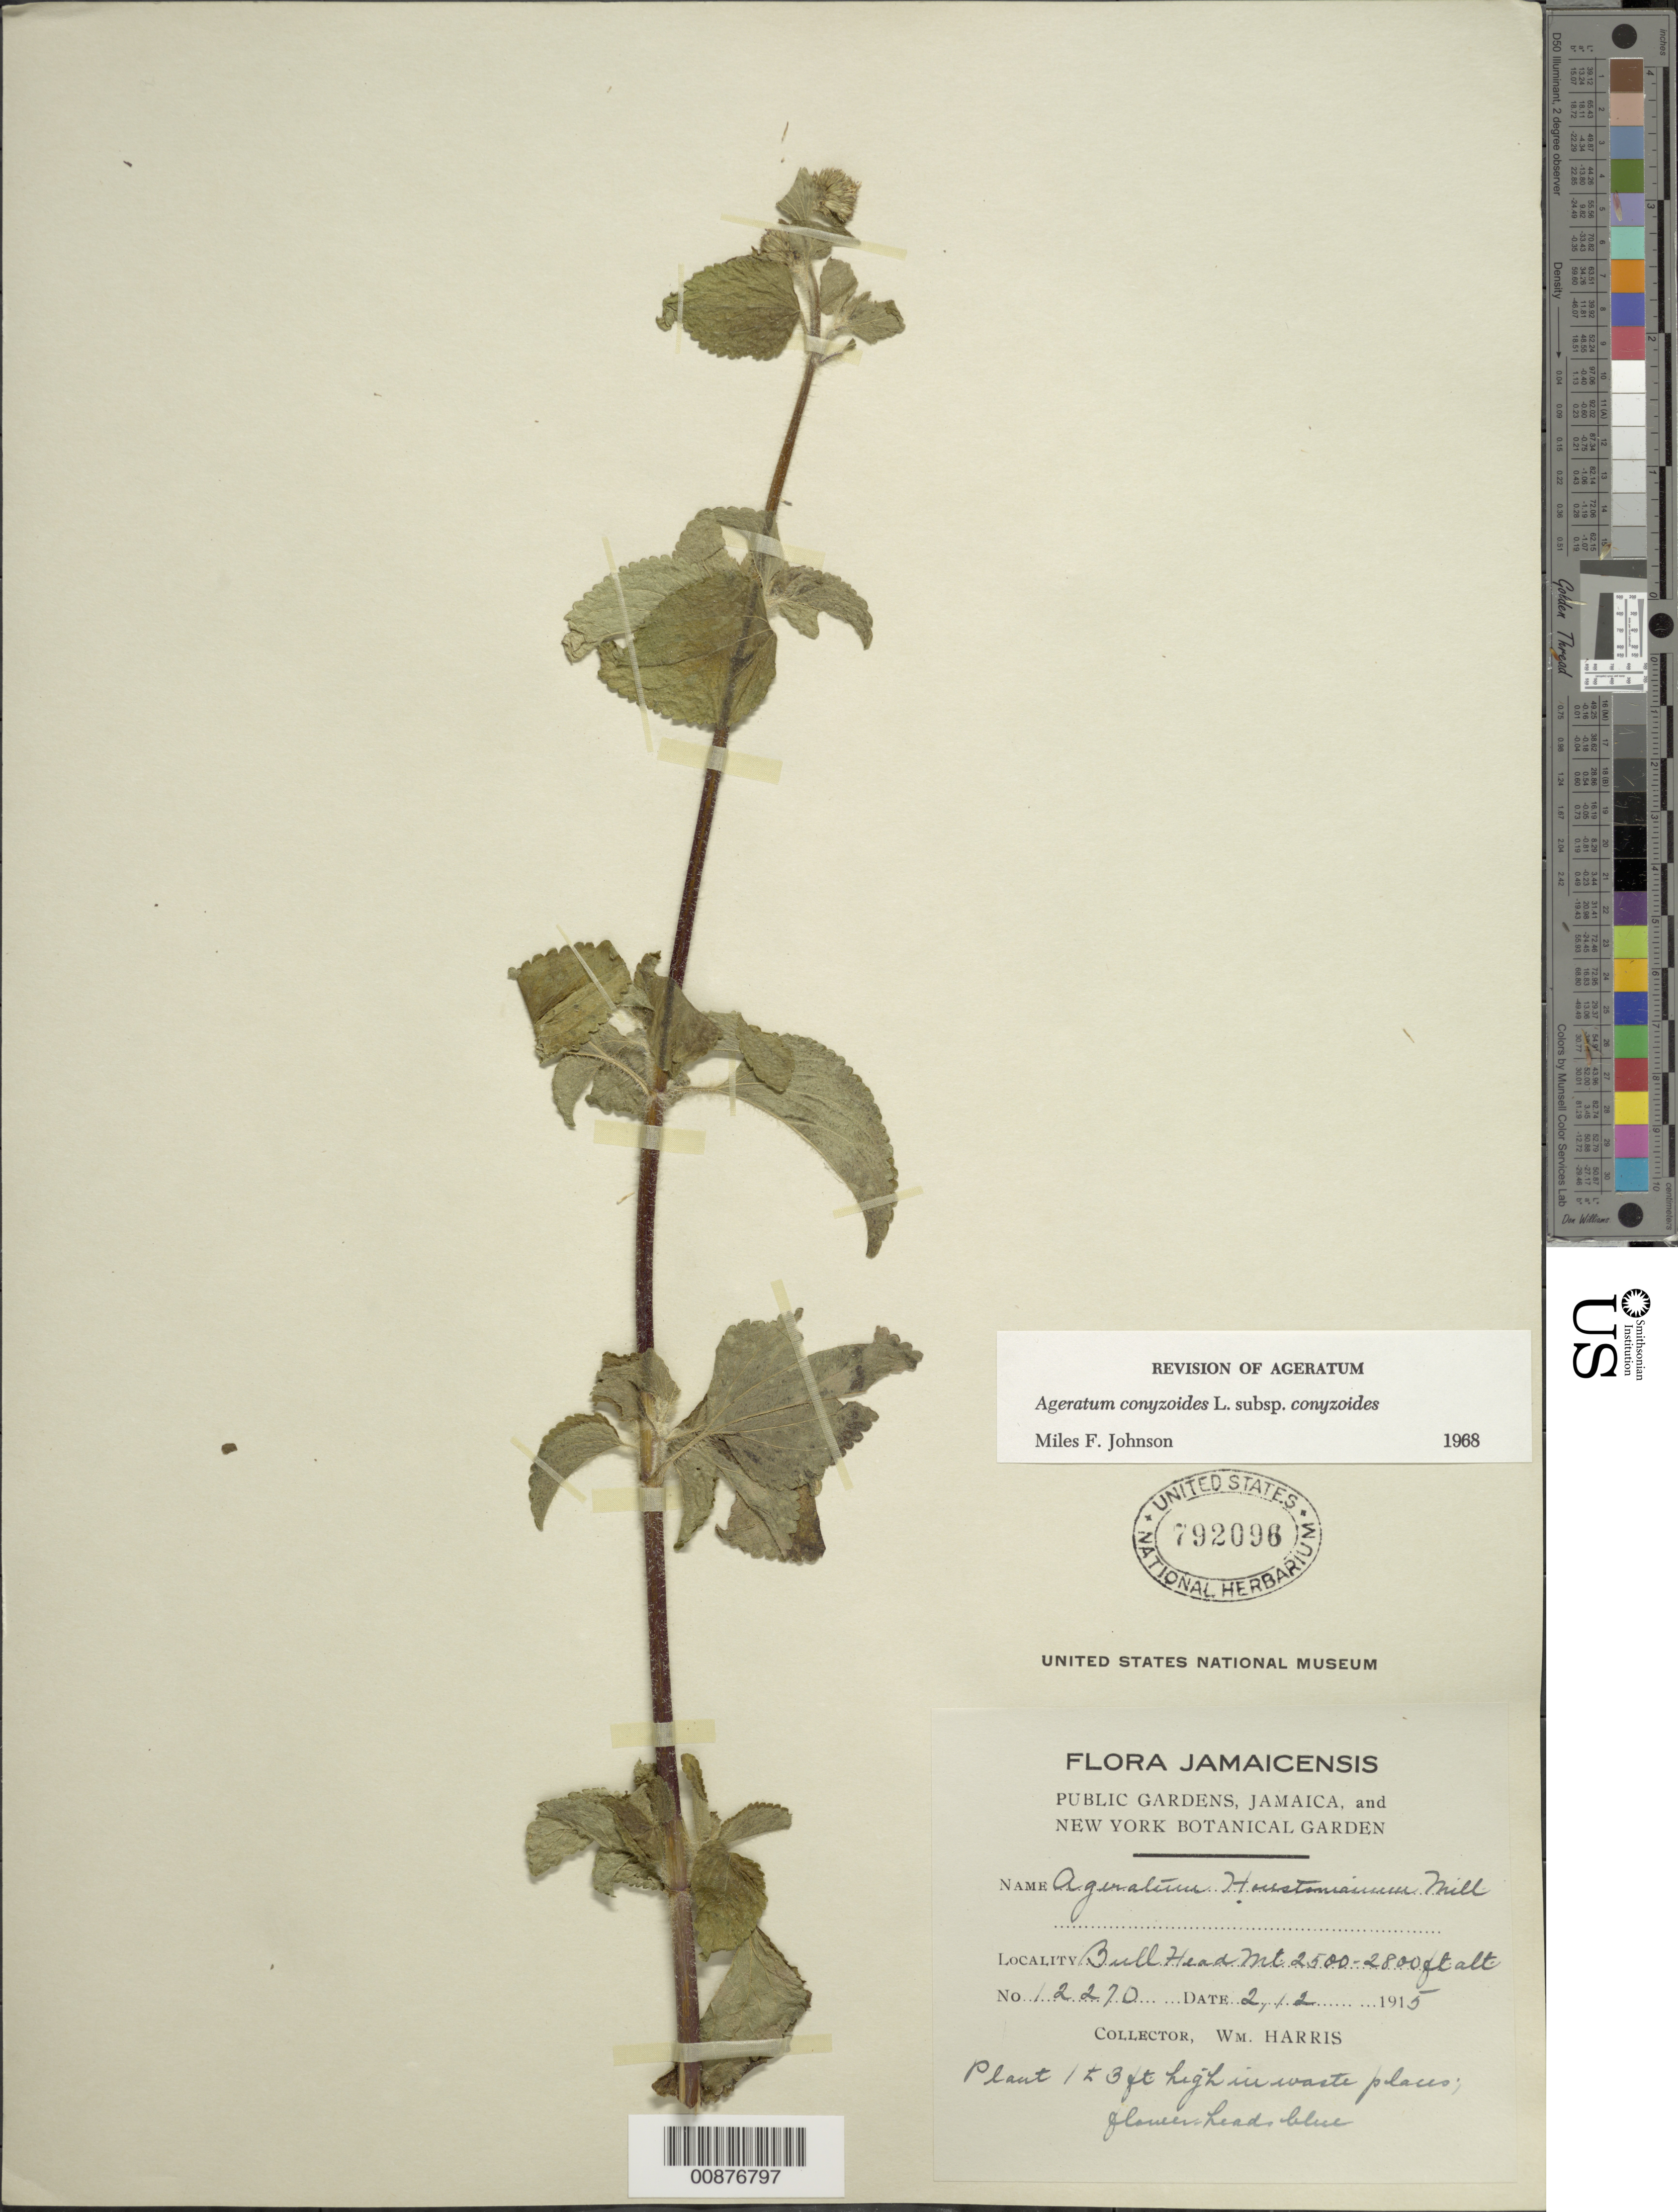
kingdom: Plantae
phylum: Tracheophyta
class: Magnoliopsida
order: Asterales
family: Asteraceae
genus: Ageratum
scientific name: Ageratum conyzoides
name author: L.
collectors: W. H. Harris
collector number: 12270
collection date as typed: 02 Dec 1915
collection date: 1915-12-02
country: Jamaica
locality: Bull Head Mt.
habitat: Waste places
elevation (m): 762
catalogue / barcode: US 792096